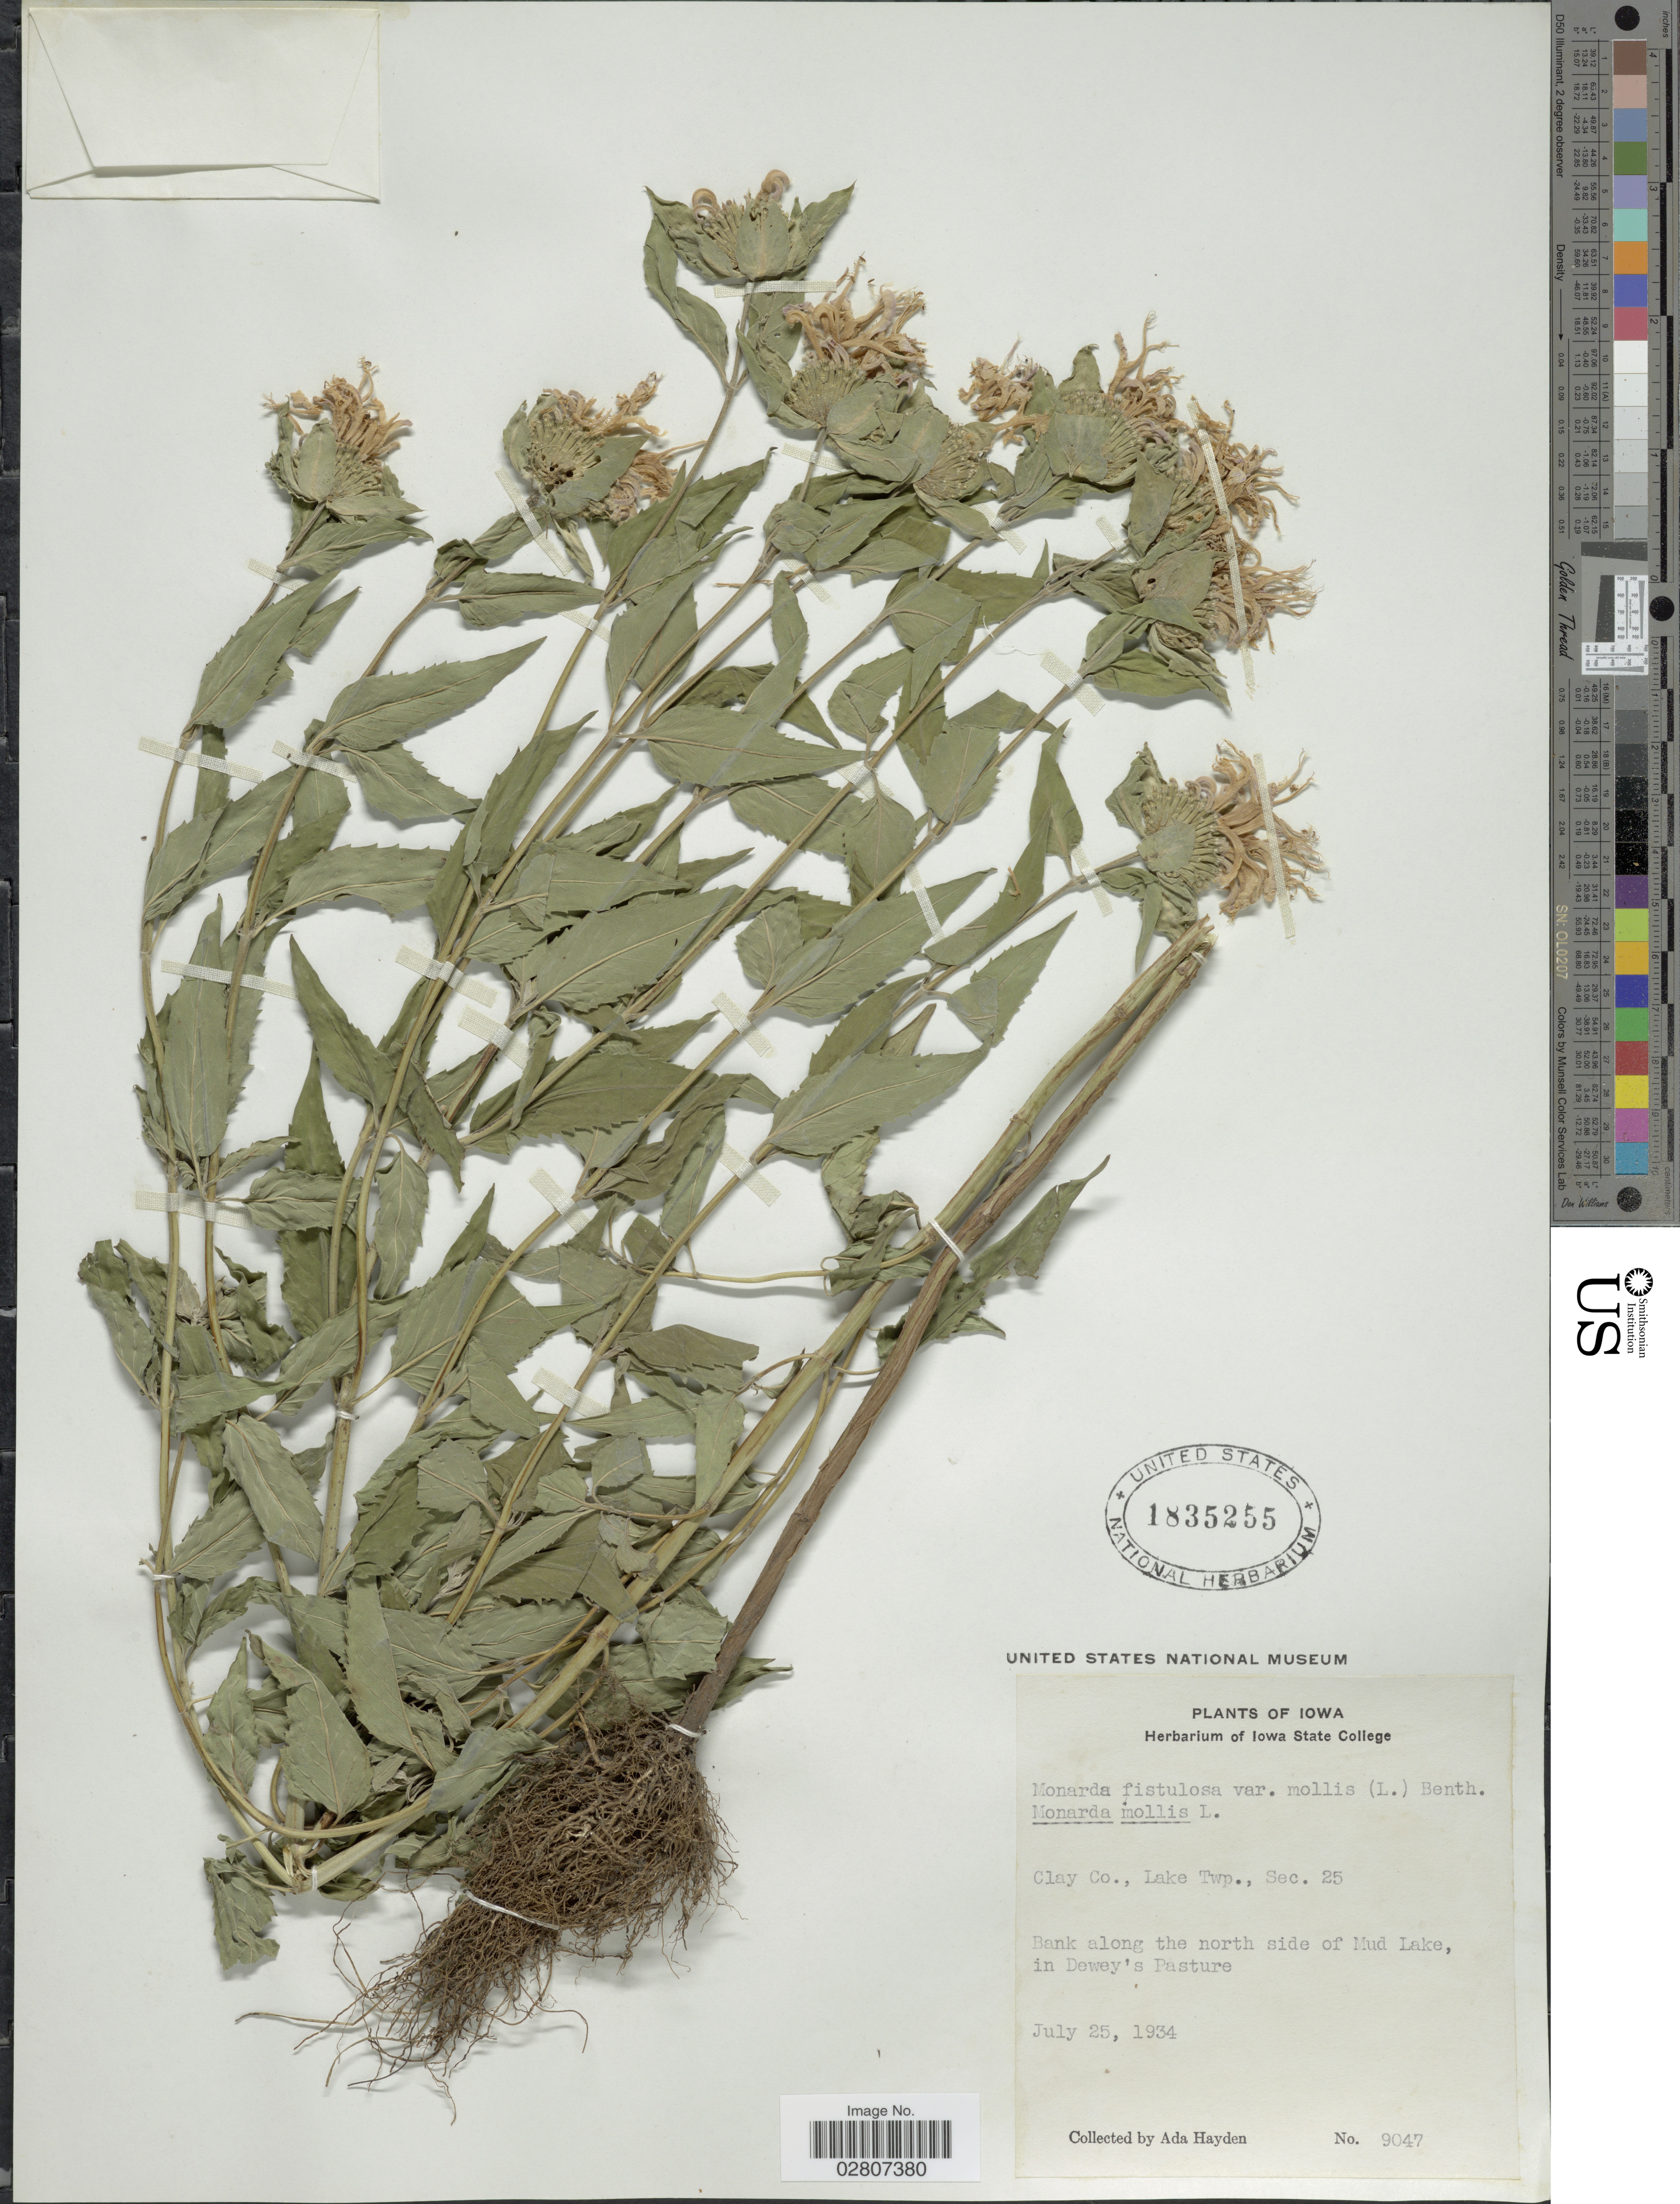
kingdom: Plantae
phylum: Tracheophyta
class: Magnoliopsida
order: Lamiales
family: Lamiaceae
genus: Monarda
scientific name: Monarda fistulosa var. mollis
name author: (L.) L.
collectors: Ada Hayden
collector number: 9047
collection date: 1934-07-25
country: United States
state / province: Iowa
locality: Clay Co., Lake Twp., Sec. 25. Bank along the north side of Mud Lake, in Dewey's Pasture.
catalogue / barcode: US 1835255